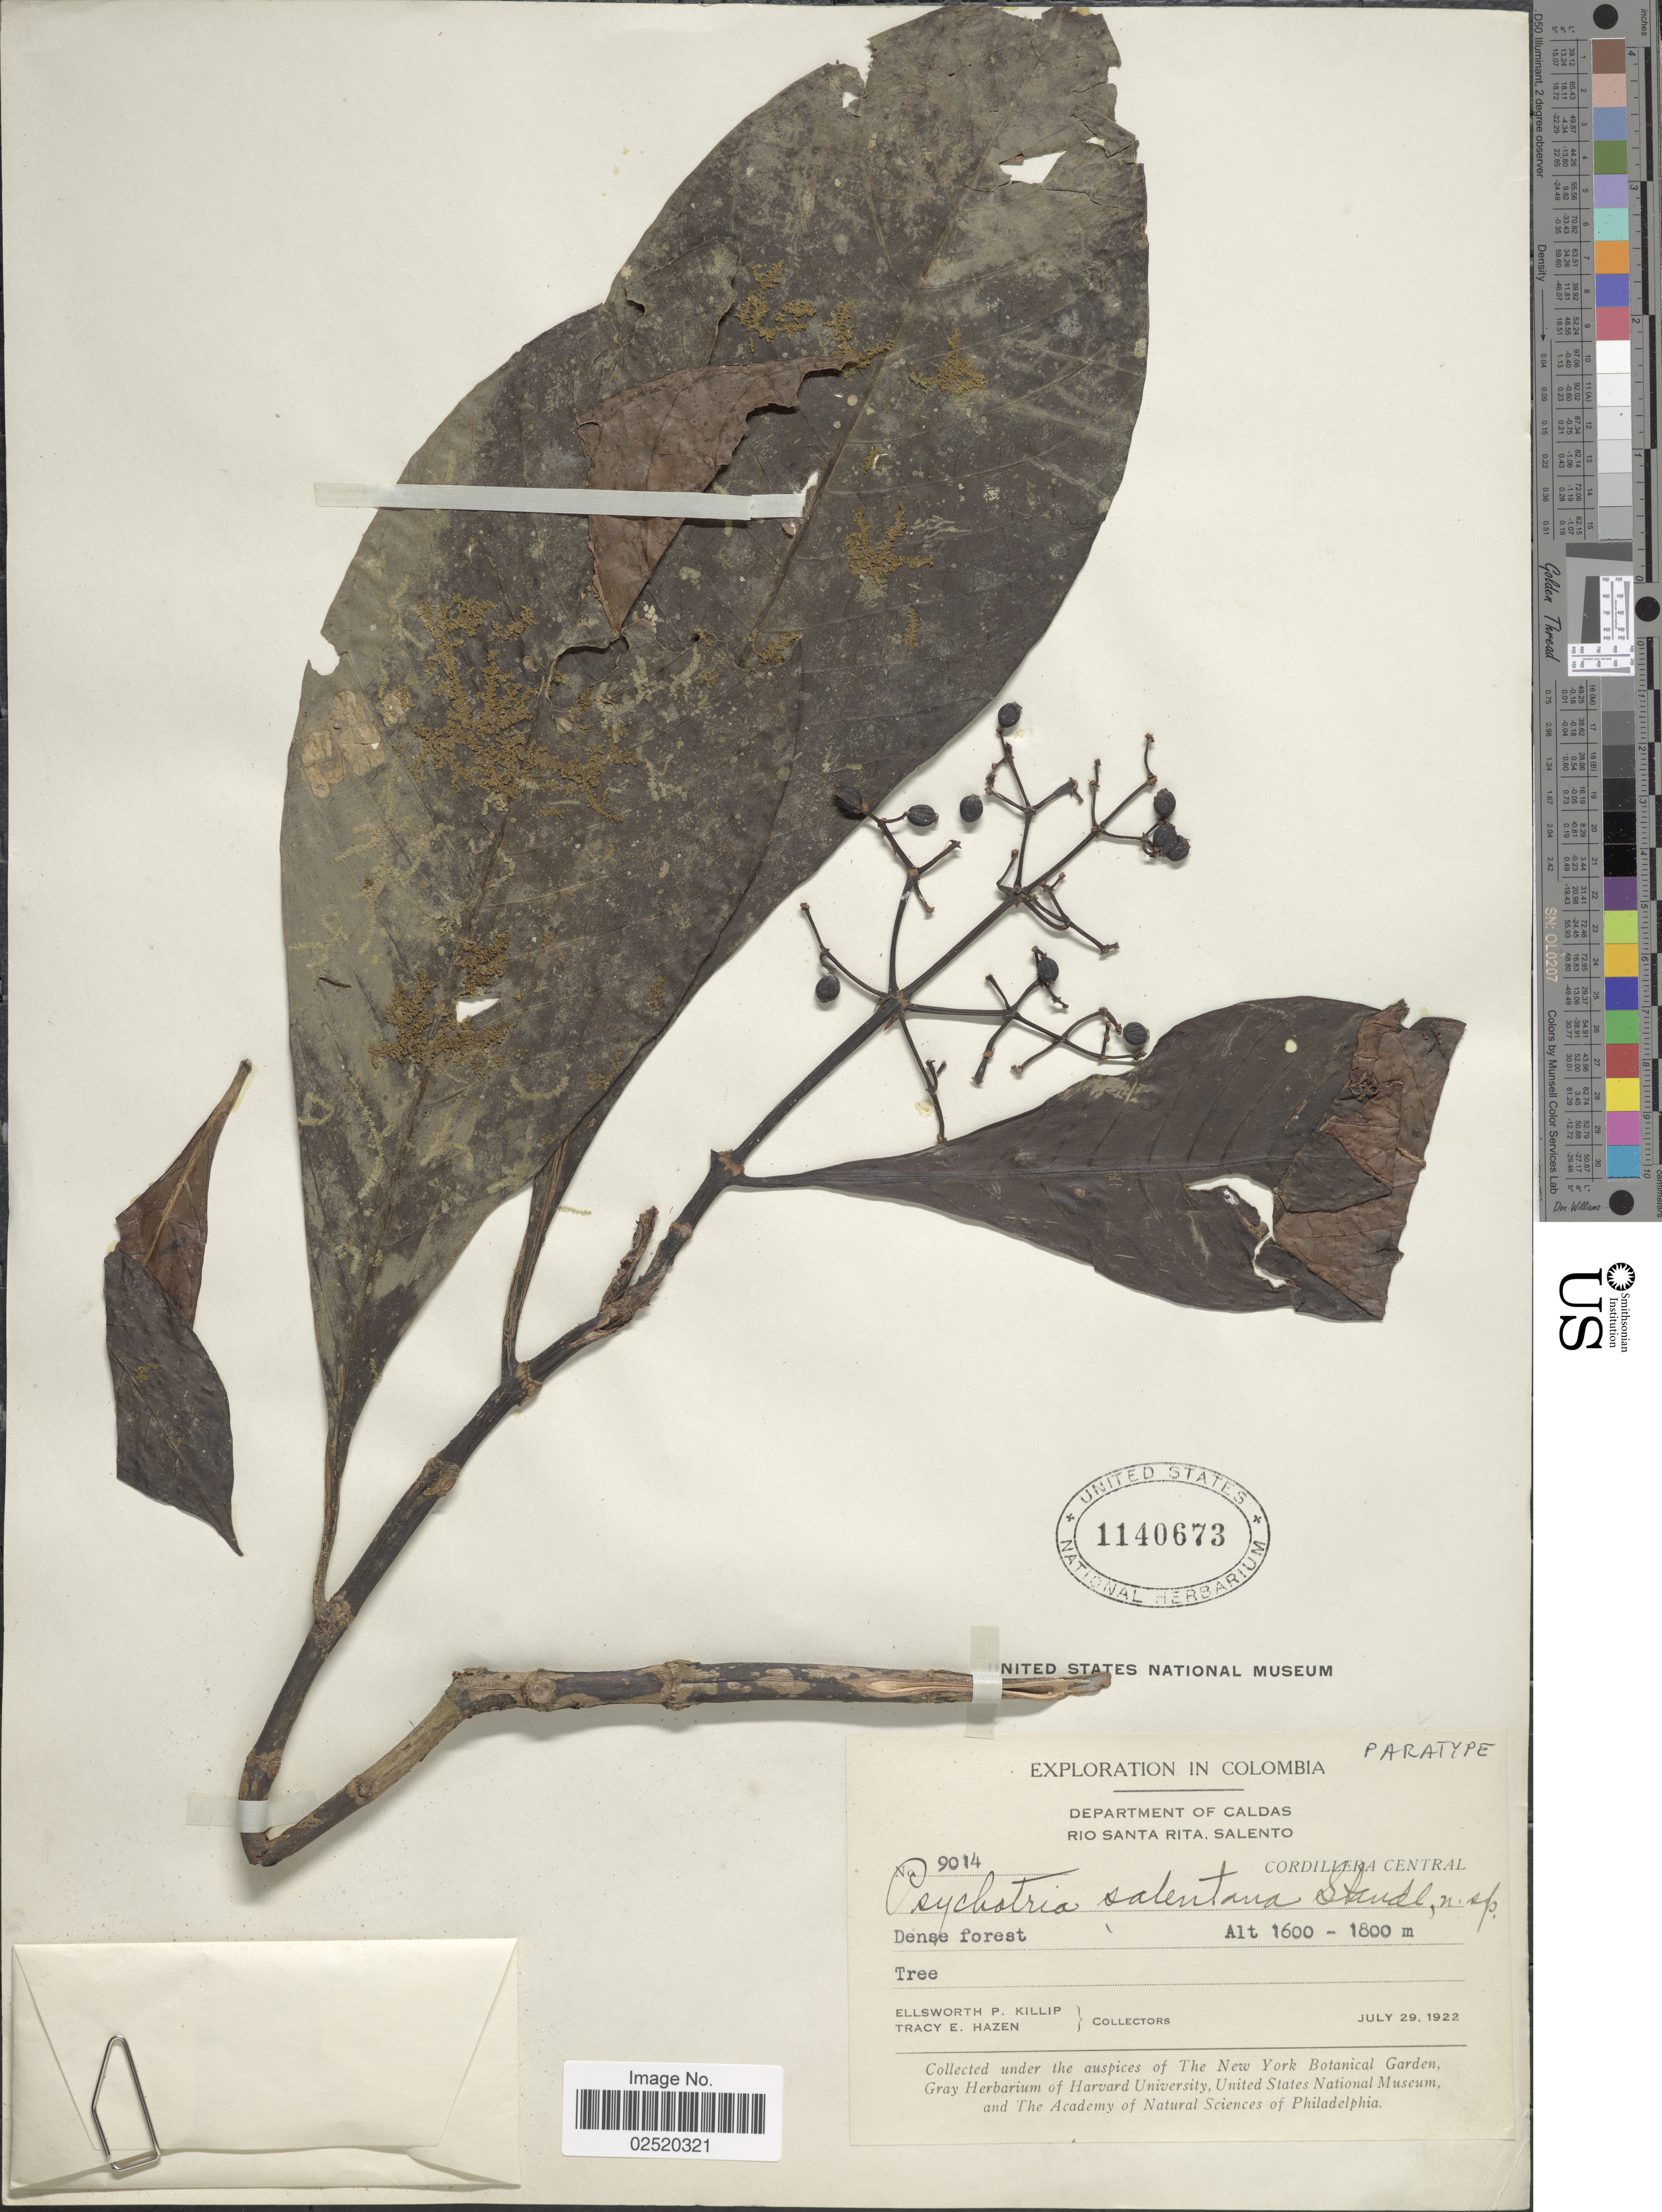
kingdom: Plantae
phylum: Tracheophyta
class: Magnoliopsida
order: Gentianales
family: Rubiaceae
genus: Psychotria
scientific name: Psychotria salentana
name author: Standl.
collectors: E. P. Killip & T. E. Hazen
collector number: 9014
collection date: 1922-07-29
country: Colombia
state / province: Caldas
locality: Rio Santa Rita, Salento, Cordillera Central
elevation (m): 1600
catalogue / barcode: US 1140673